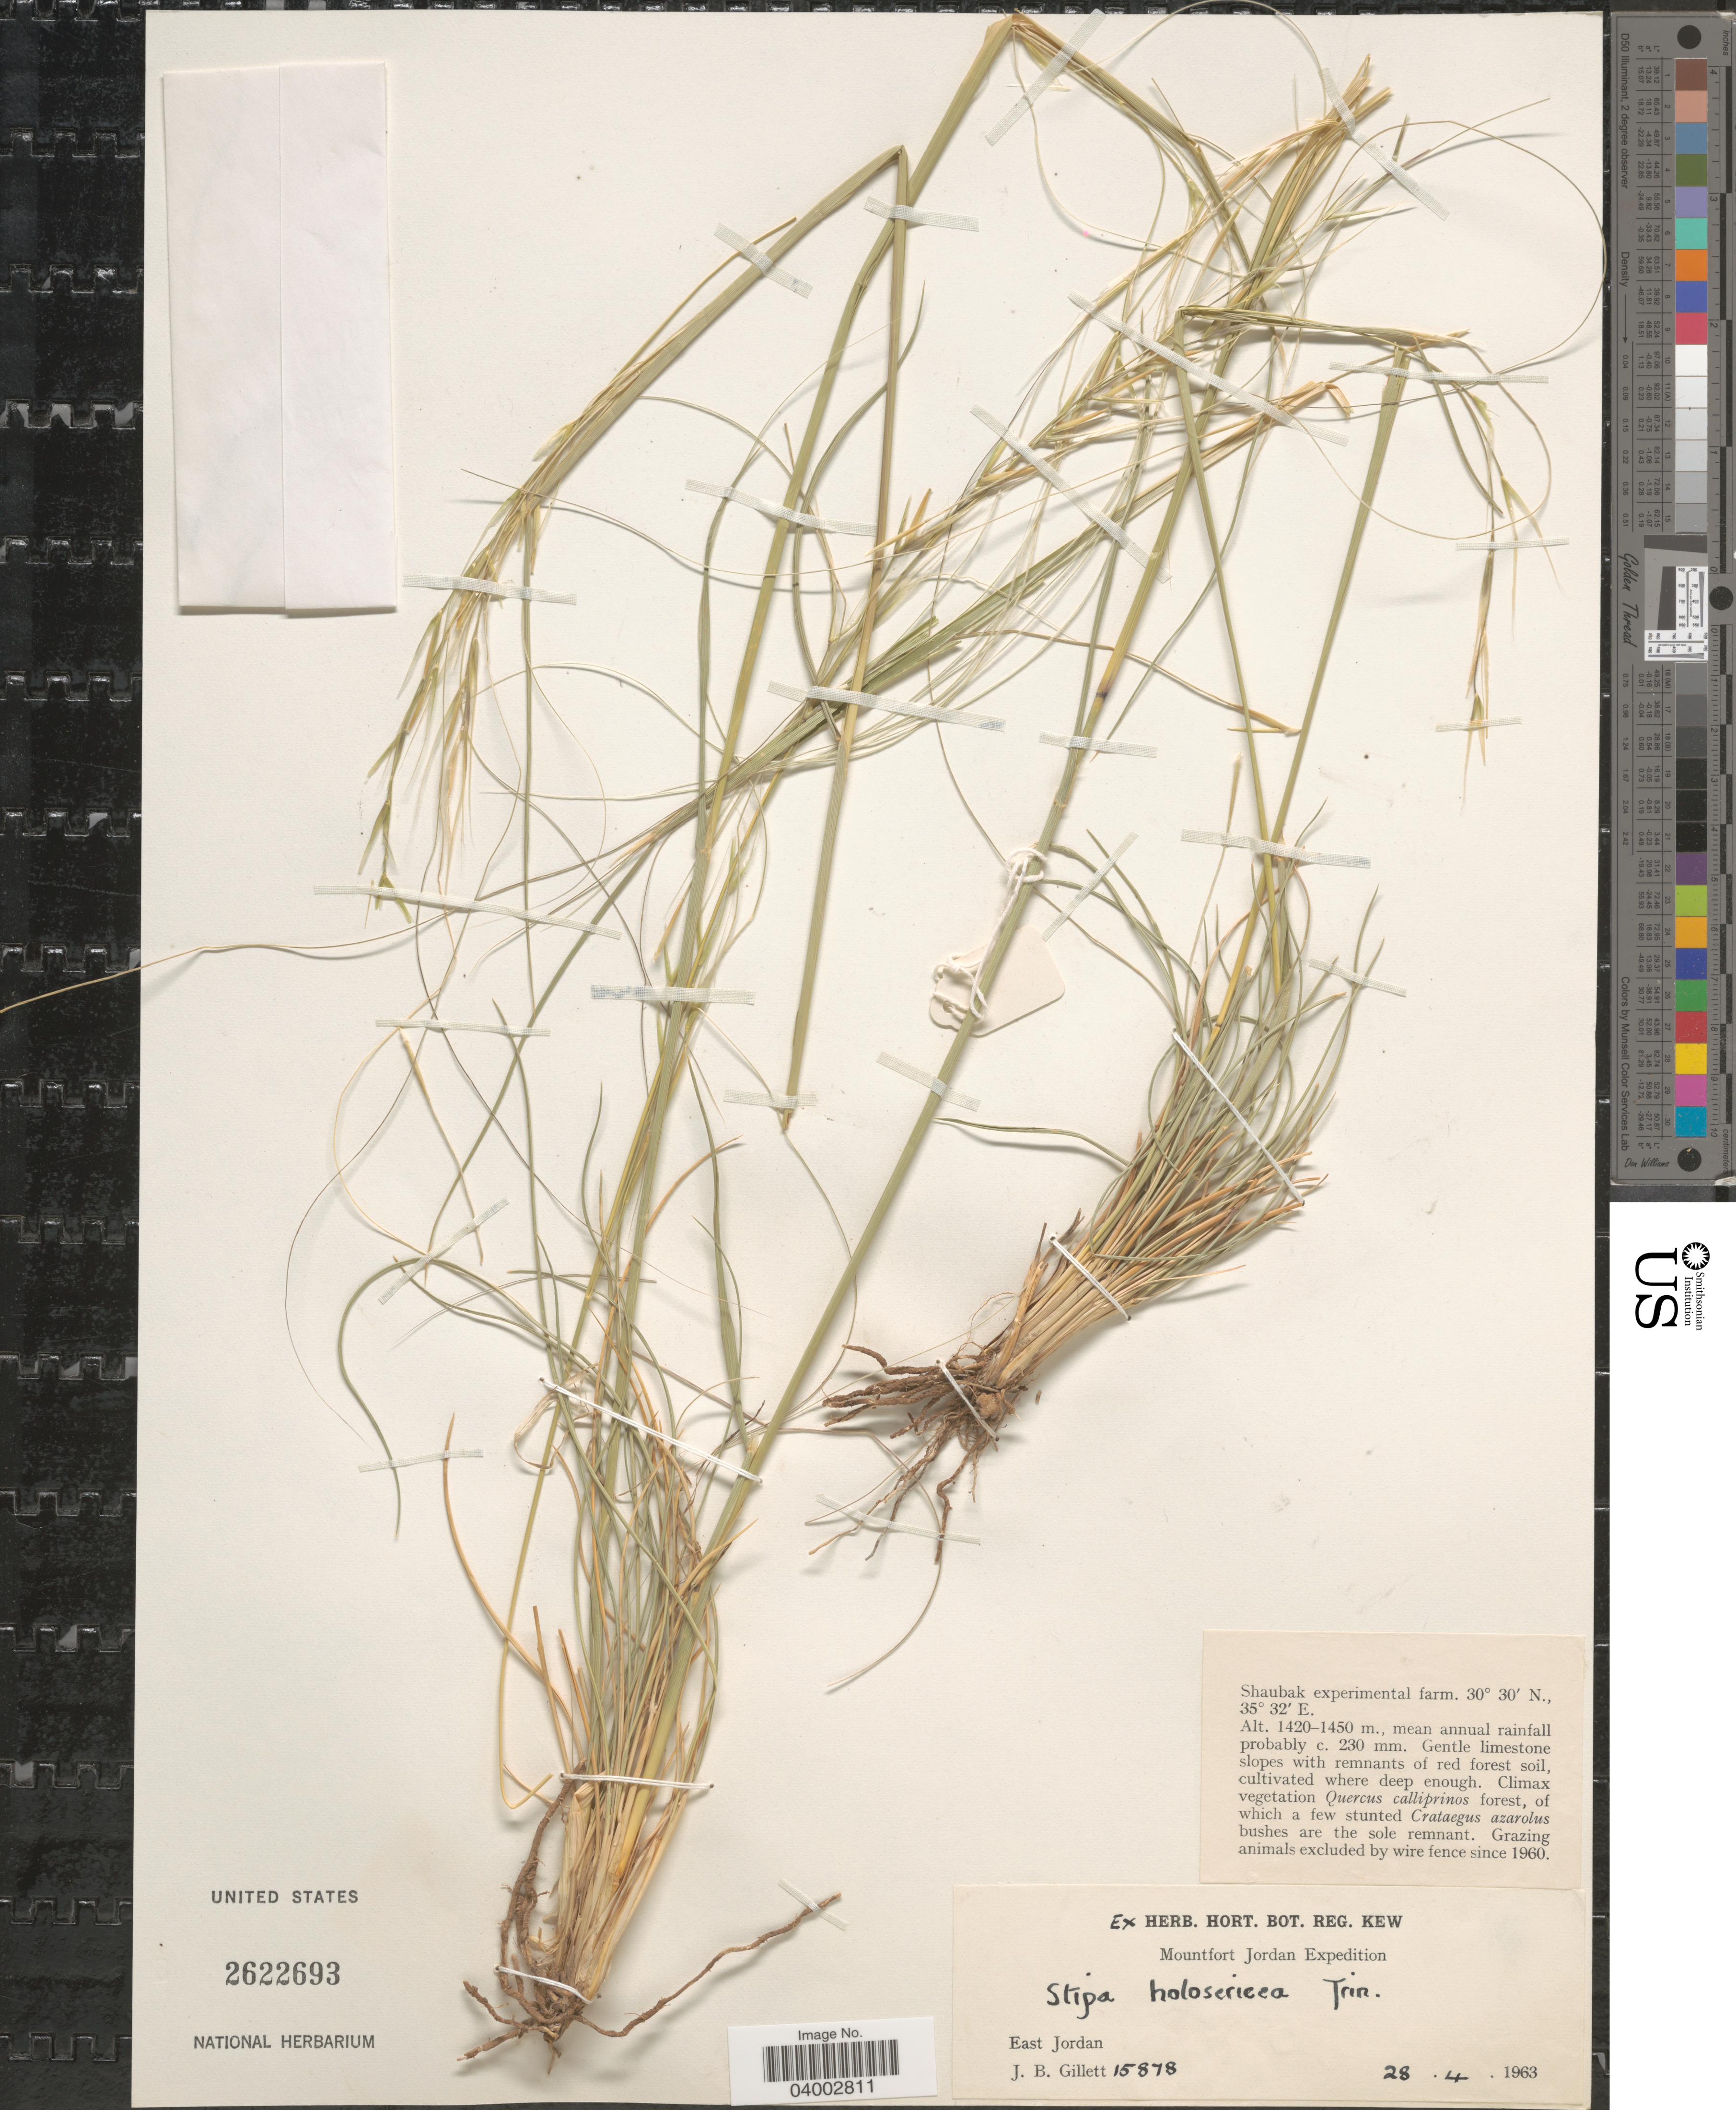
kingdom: Plantae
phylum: Tracheophyta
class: Liliopsida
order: Poales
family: Poaceae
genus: Stipa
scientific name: Stipa holosericea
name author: Trin. & Rupr.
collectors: J. B. Gillett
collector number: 15878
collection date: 1963-04-28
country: Jordan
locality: Shaubak experimental farm. East Jordan.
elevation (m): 1420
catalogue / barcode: US 2622693